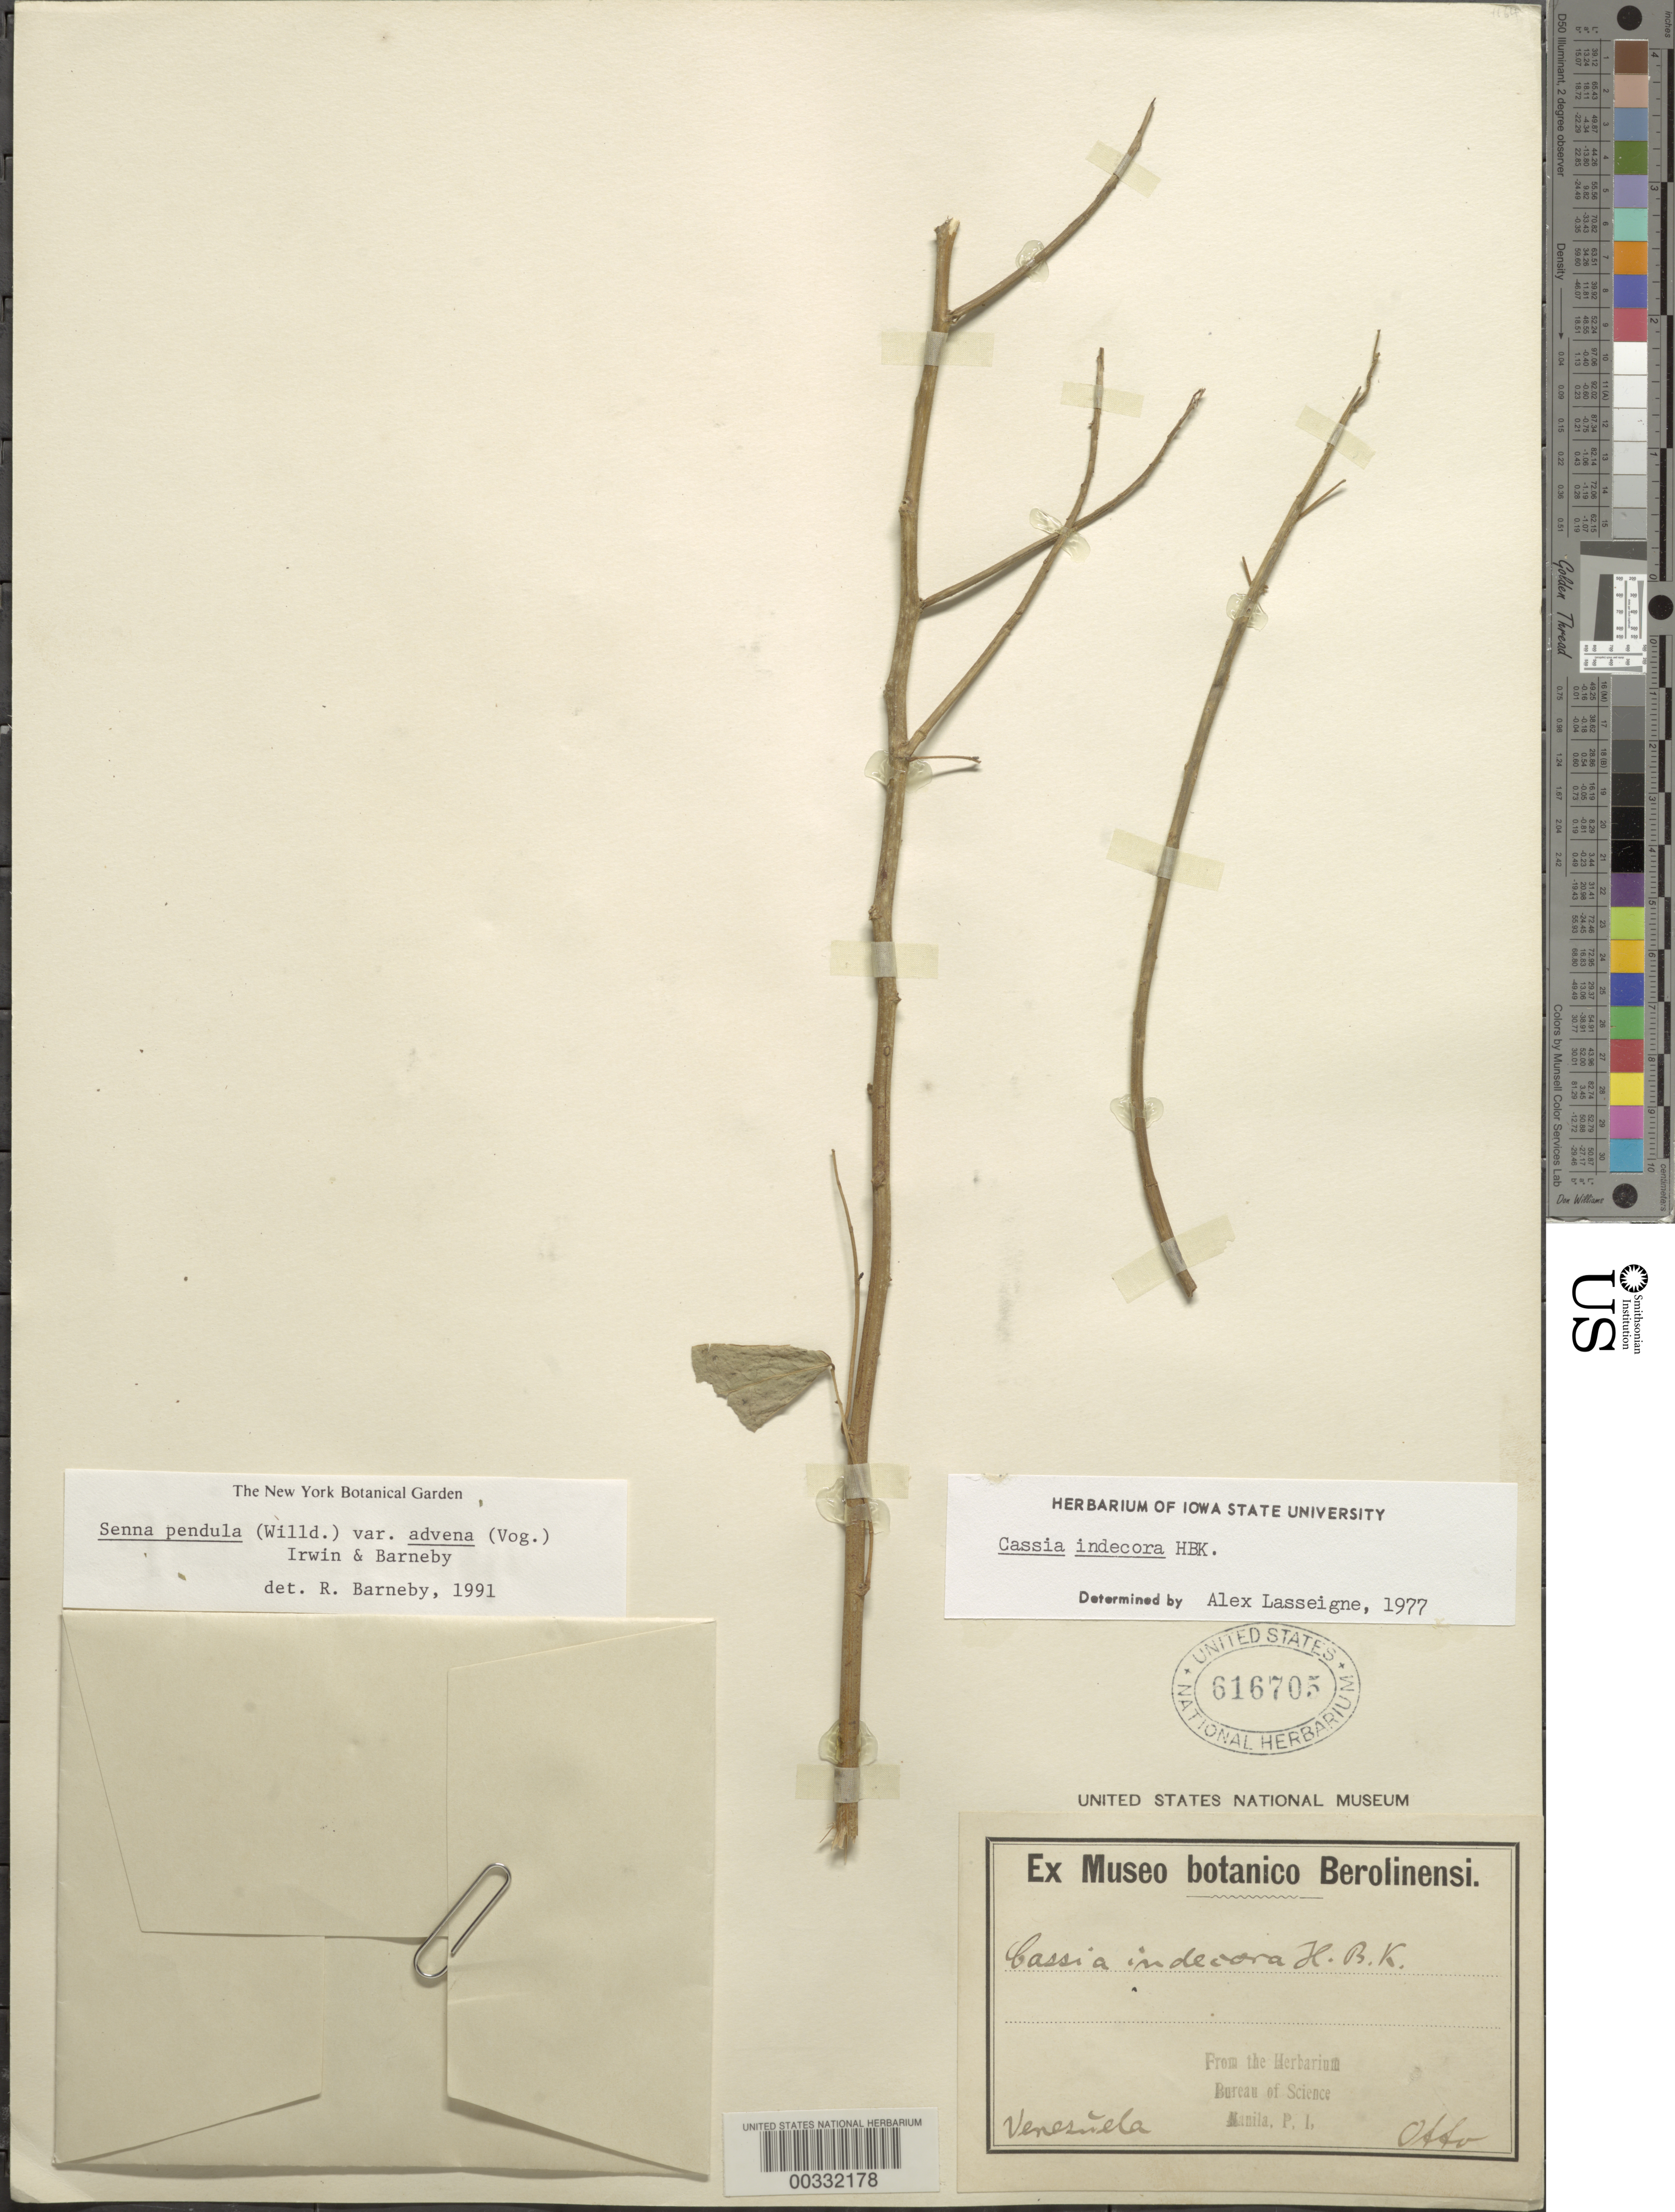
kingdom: Plantae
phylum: Tracheophyta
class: Magnoliopsida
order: Fabales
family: Fabaceae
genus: Senna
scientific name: Senna pendula var. advena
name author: (Vogel) H.S. Irwin & Barneby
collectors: C. Otto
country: Venezuela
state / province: Mérida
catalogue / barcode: US 616705